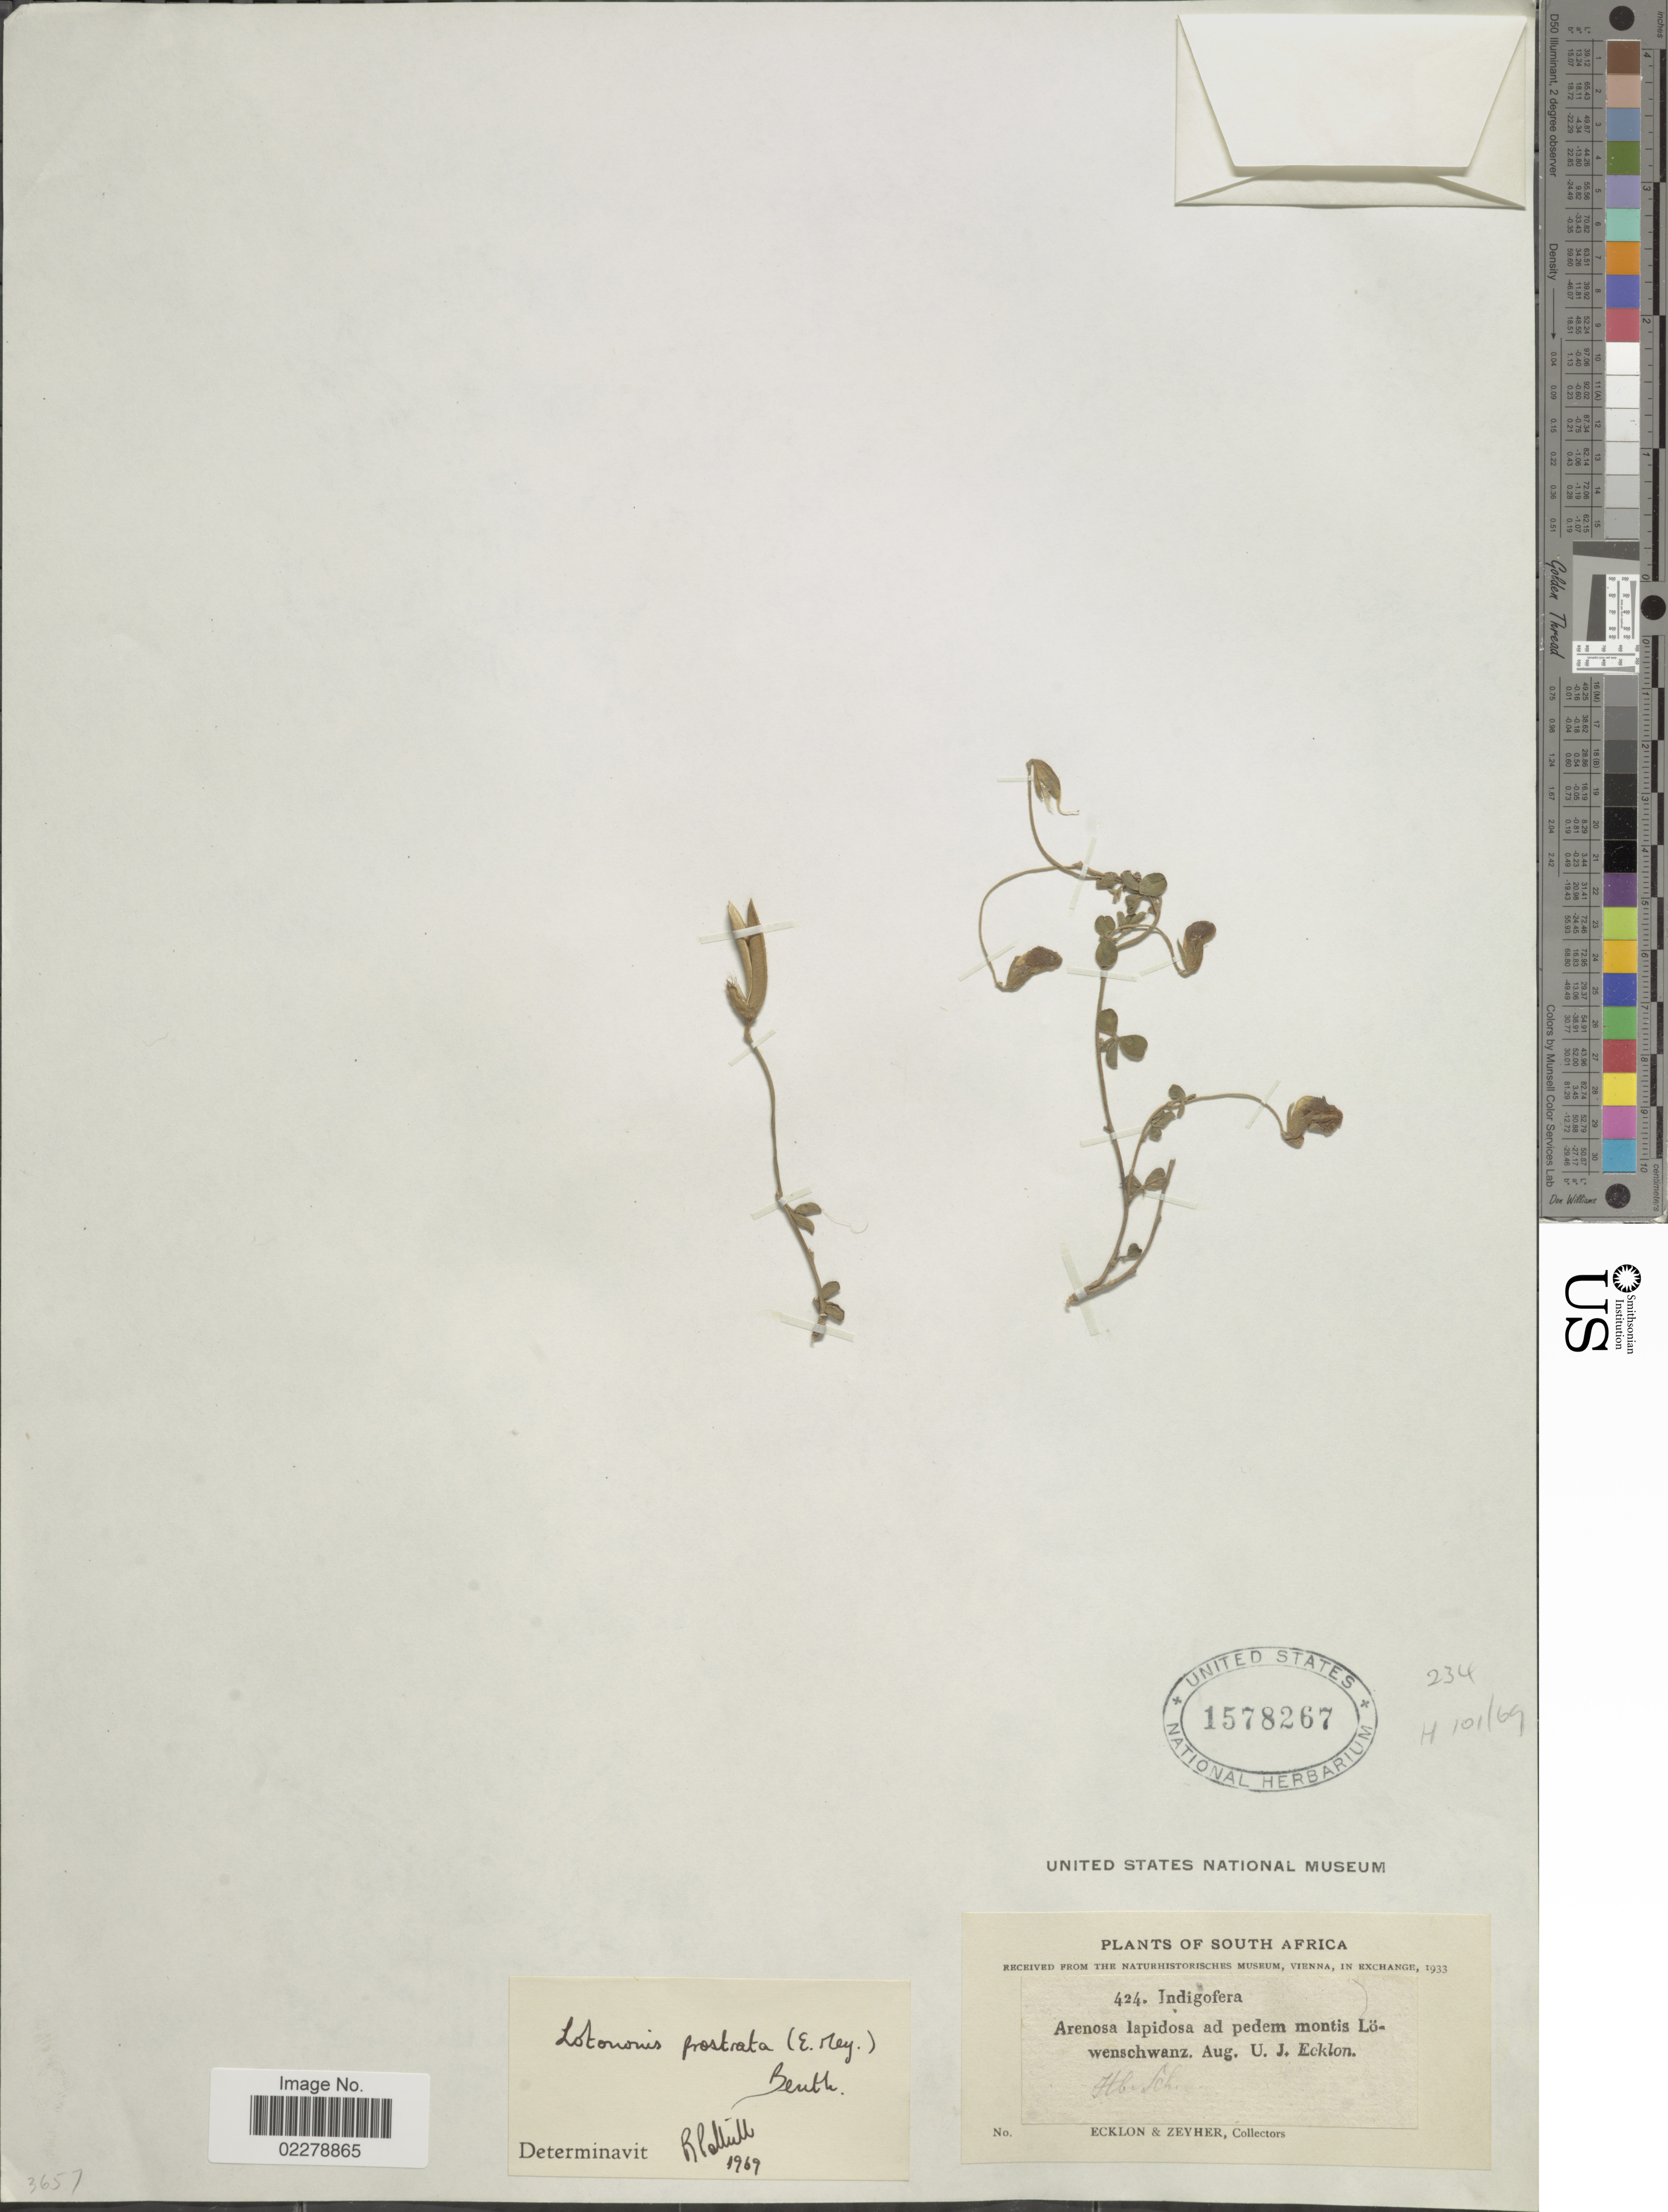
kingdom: Plantae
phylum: Tracheophyta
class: Magnoliopsida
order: Fabales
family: Fabaceae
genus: Lotononis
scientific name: Lotononis prostrata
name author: (L.) Benth.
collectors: U. Ecklon & -. Zeyher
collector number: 424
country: South Africa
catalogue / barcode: US 1578267